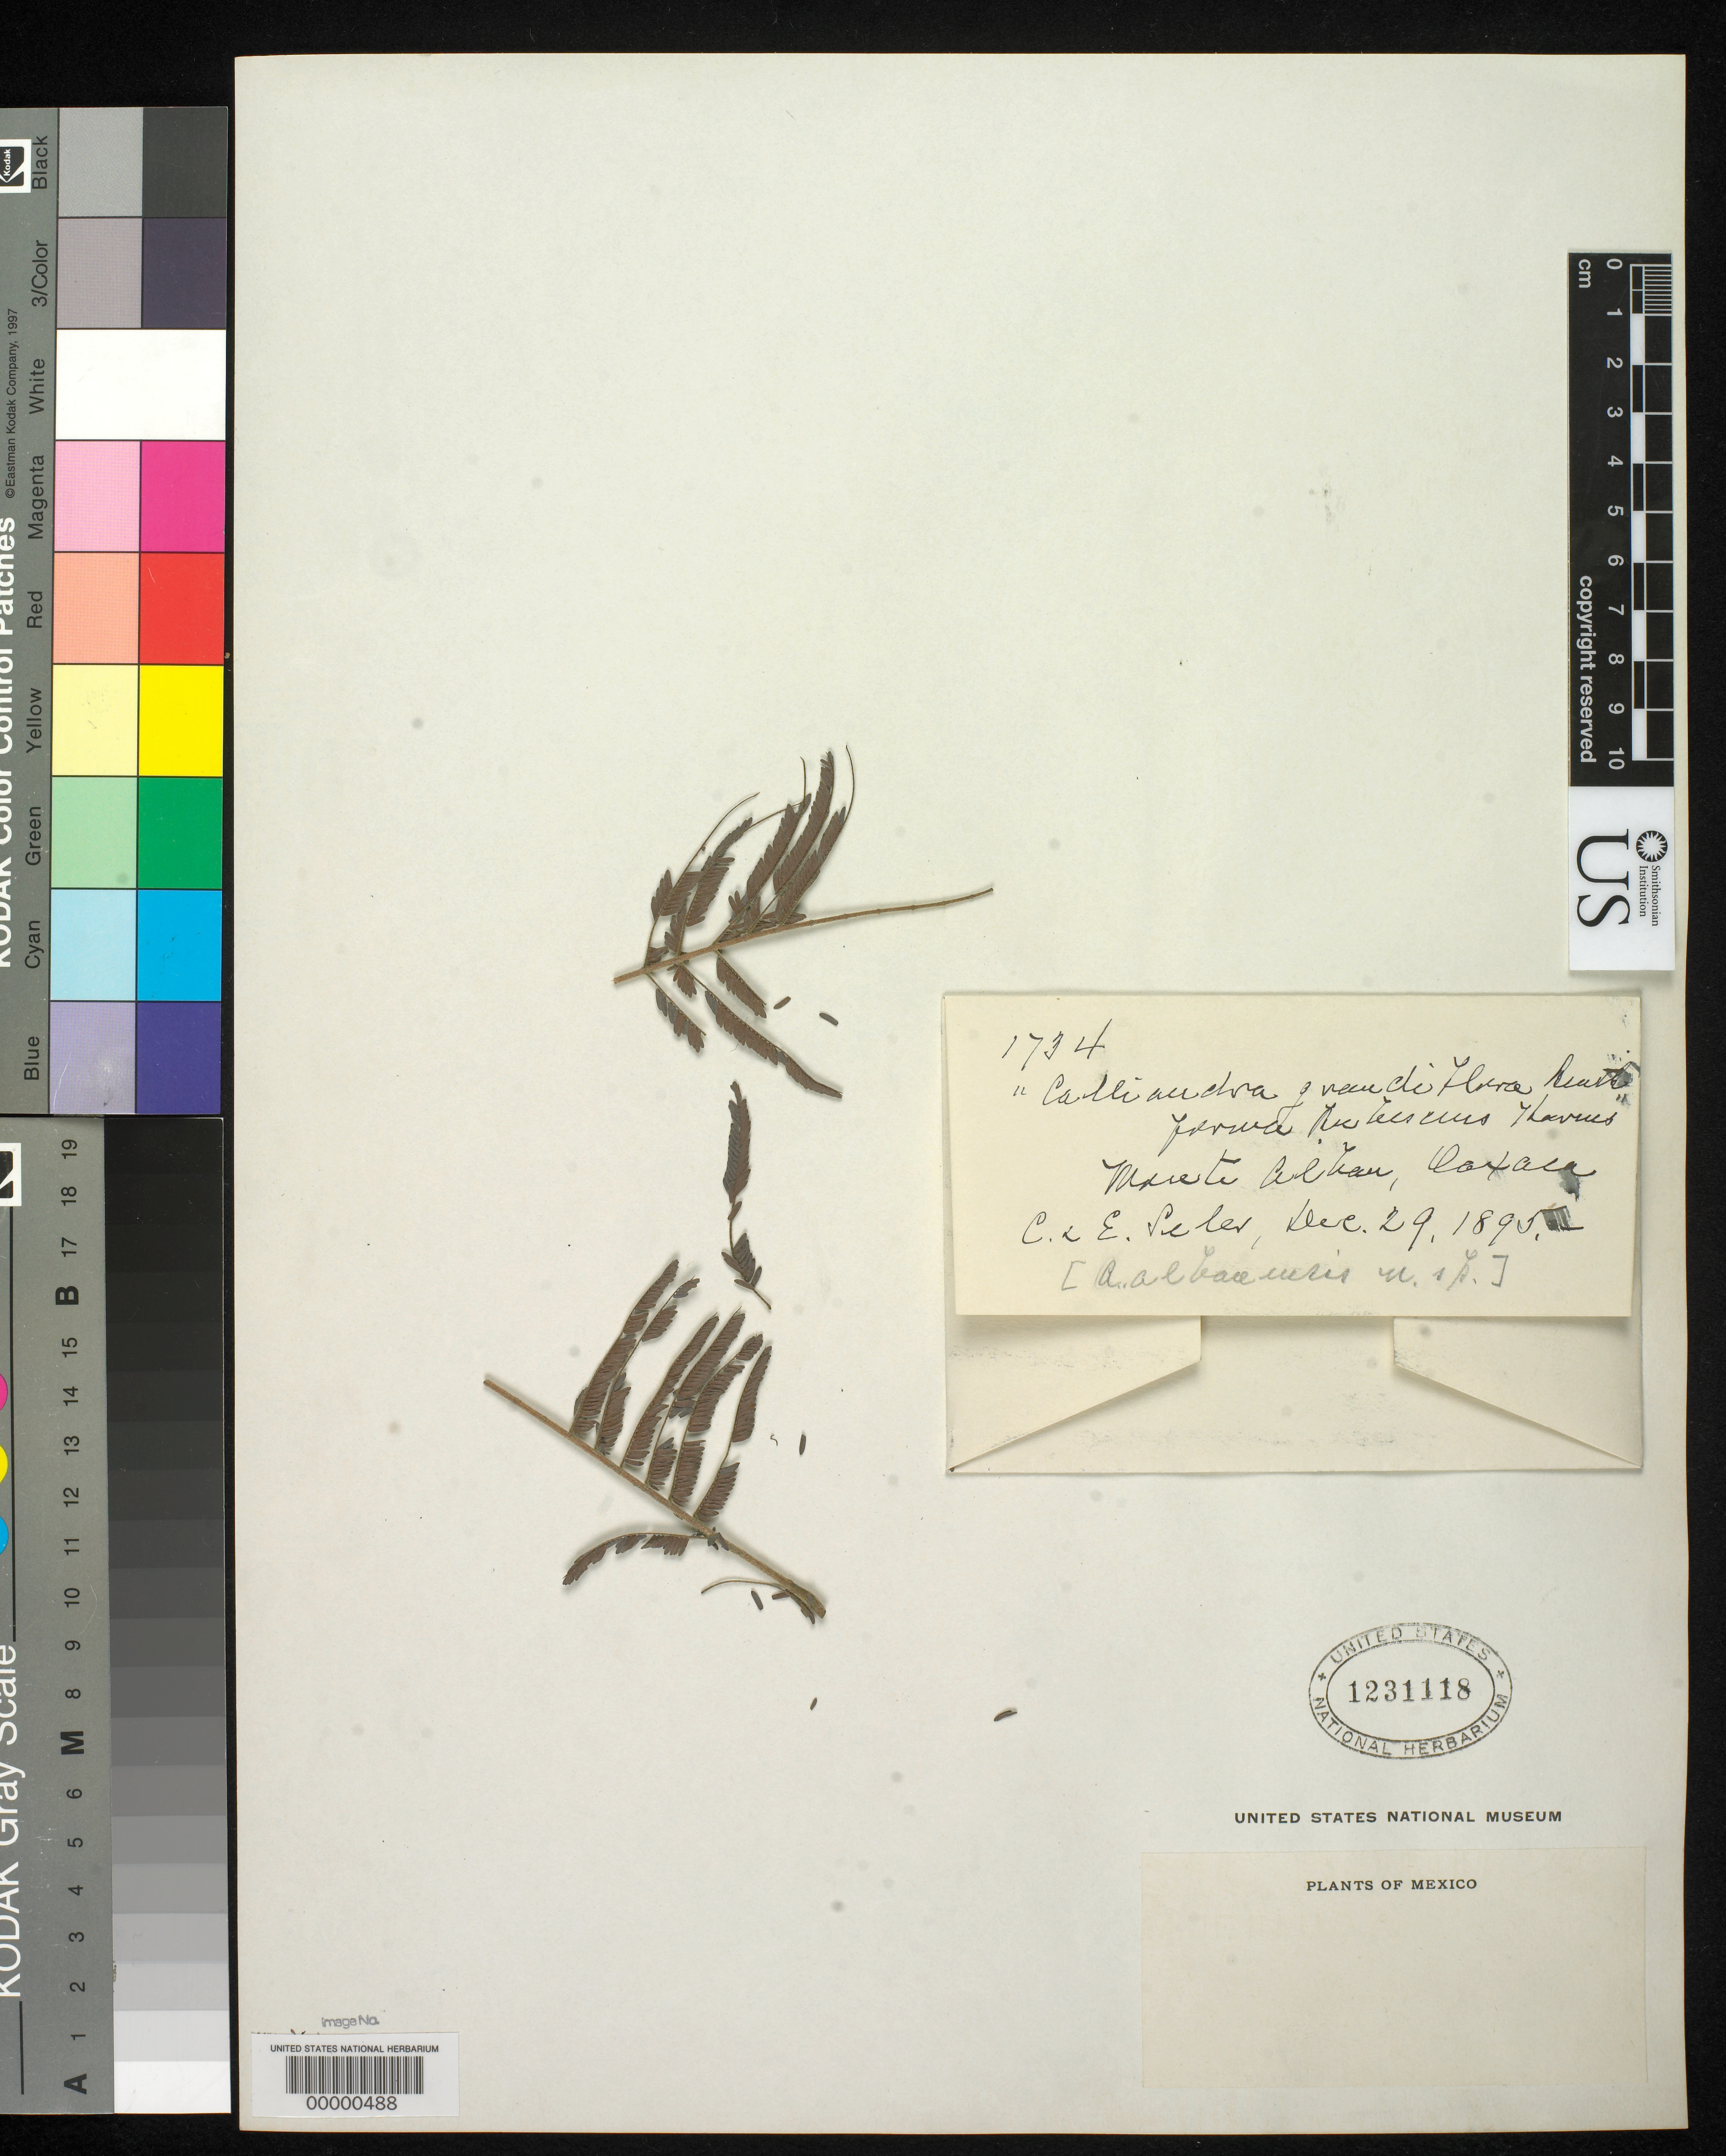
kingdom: Plantae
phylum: Tracheophyta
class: Magnoliopsida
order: Fabales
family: Fabaceae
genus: Anneslia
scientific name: Anneslia albanensis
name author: Britton & Rose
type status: Type Fragment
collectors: E. Seler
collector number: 1734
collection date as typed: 29 Dec 1895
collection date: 1895-12-29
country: Mexico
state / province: Oaxaca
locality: Monte Alban.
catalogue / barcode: US 1231118